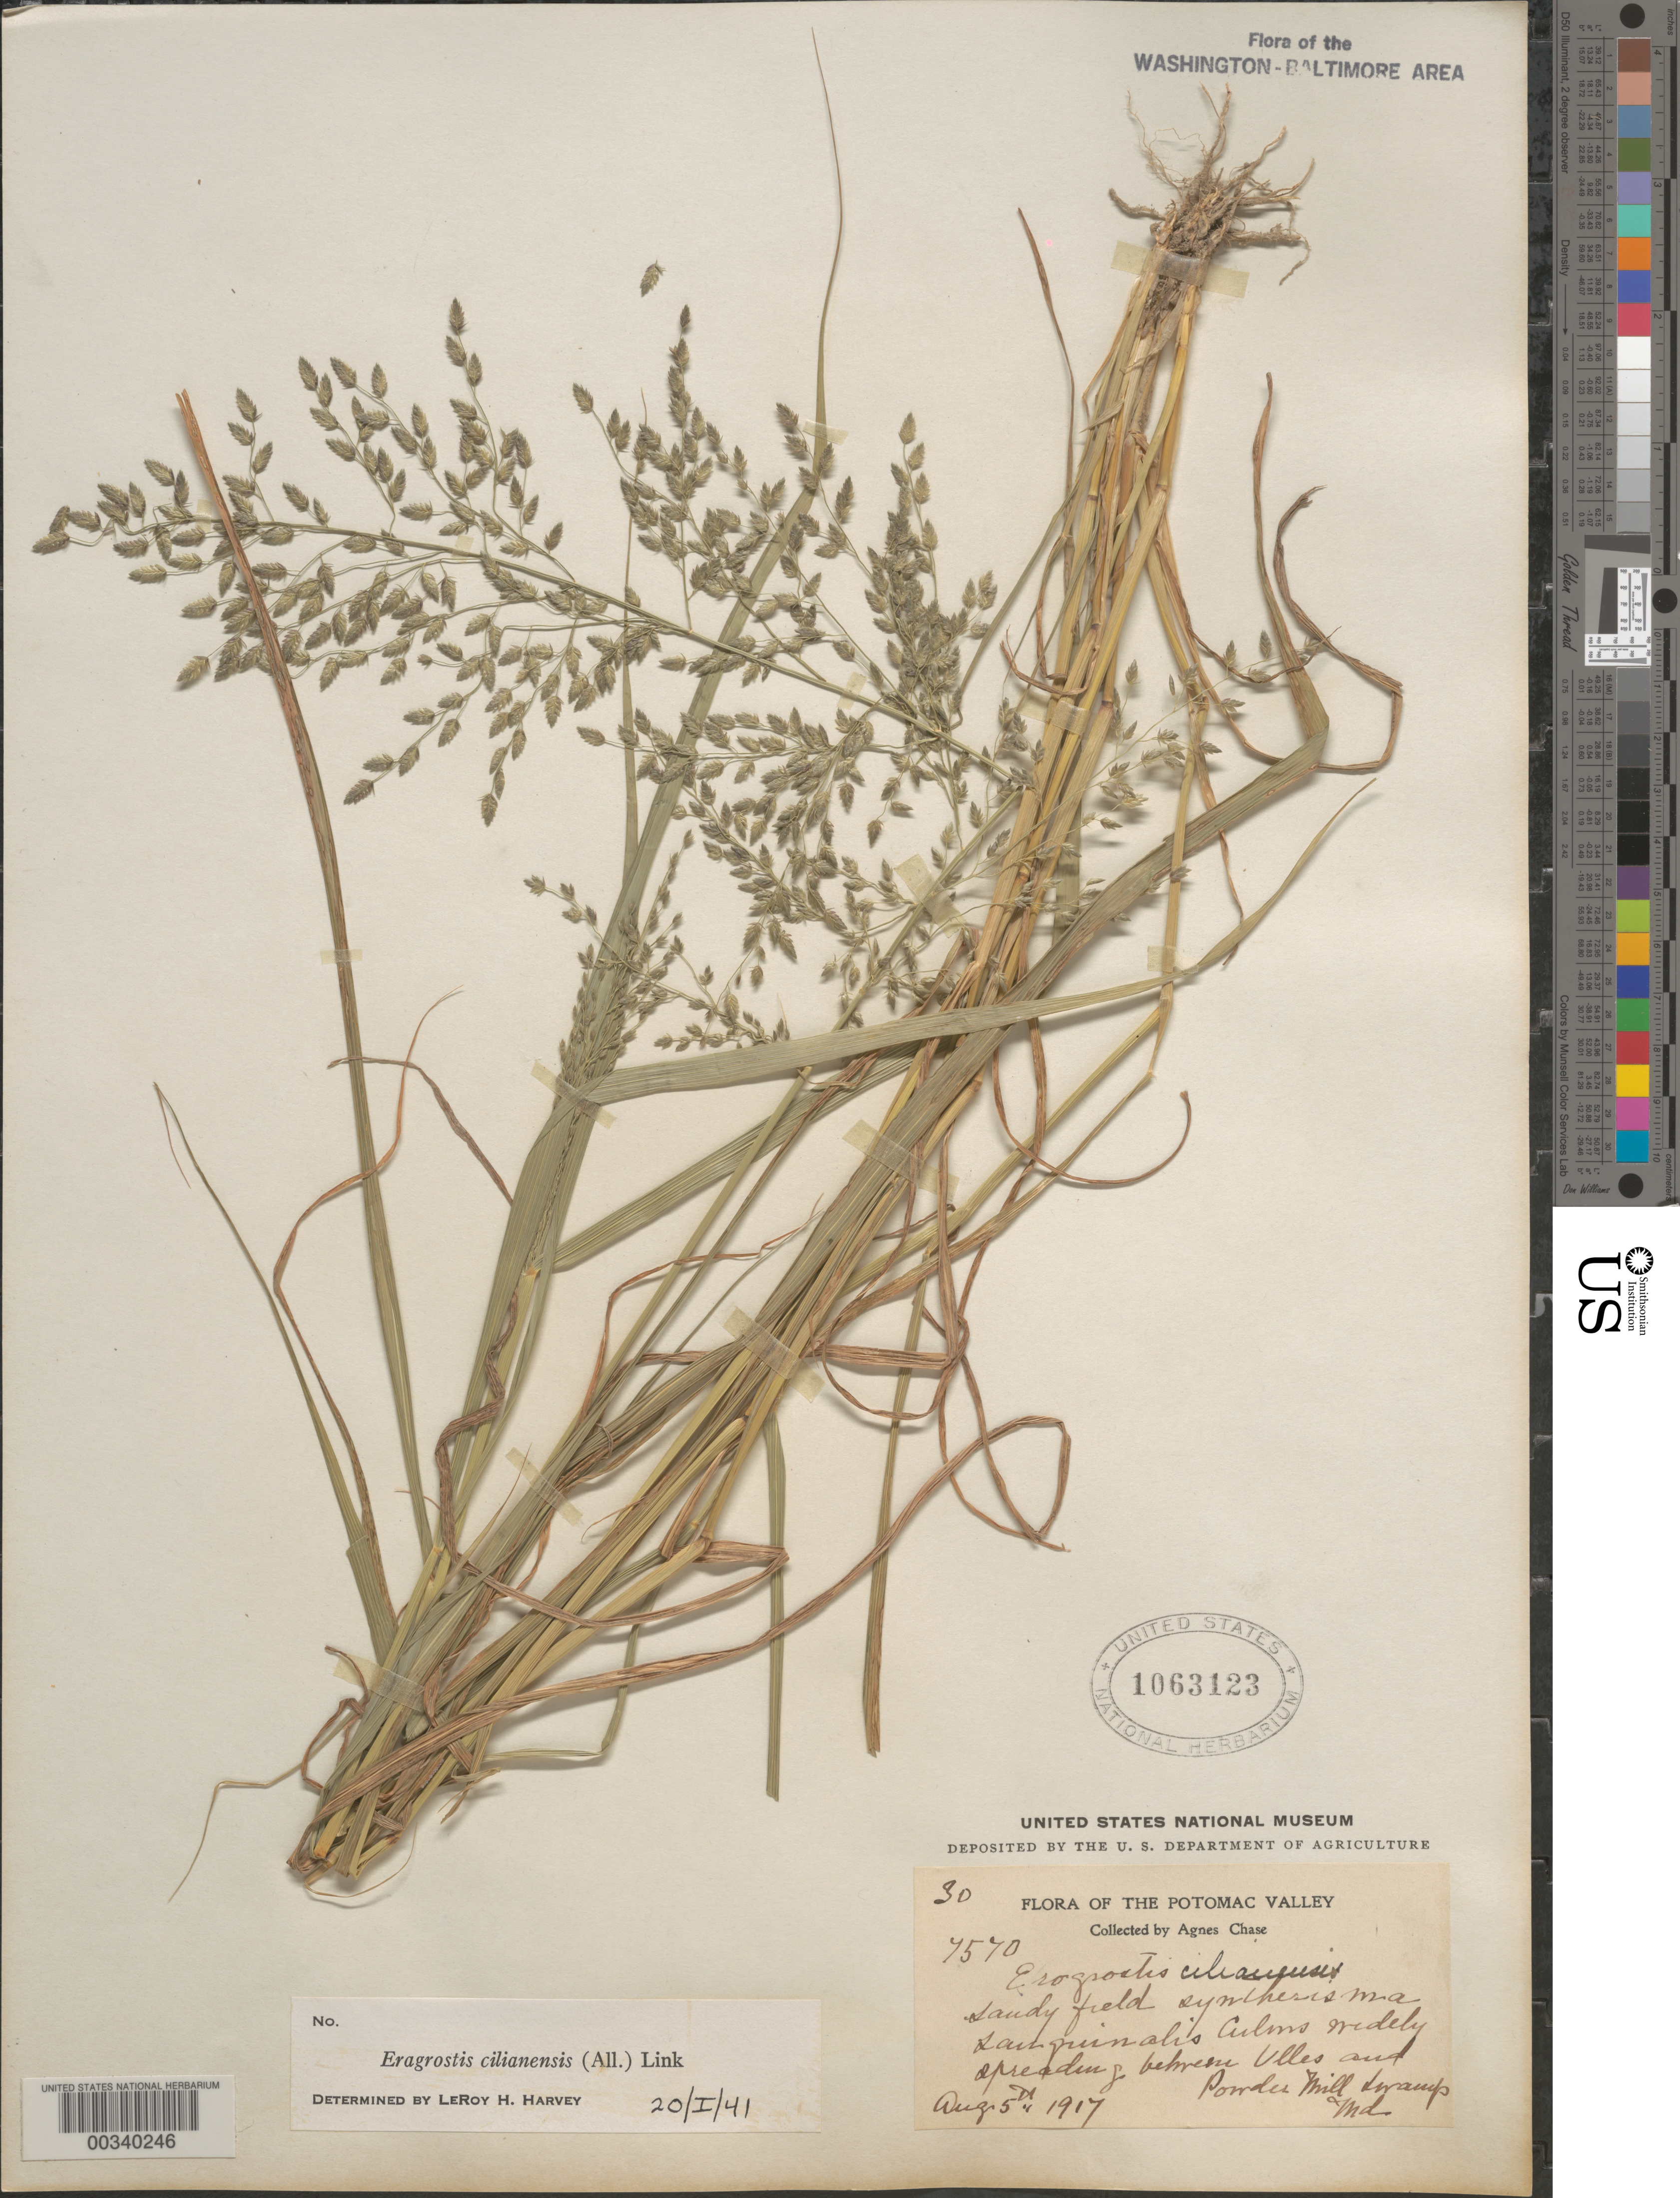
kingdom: Plantae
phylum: Tracheophyta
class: Liliopsida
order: Poales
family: Poaceae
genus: Eragrostis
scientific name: Eragrostis cilianensis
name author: (Bellardi) Vignolo ex Janch.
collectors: A. Chase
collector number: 30 / 7570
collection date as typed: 05 Aug 1917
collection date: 1917-08-05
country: United States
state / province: Maryland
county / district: Prince George's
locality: Between Uhles and Powder Mill swamp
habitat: In sandy field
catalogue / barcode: US 1063123